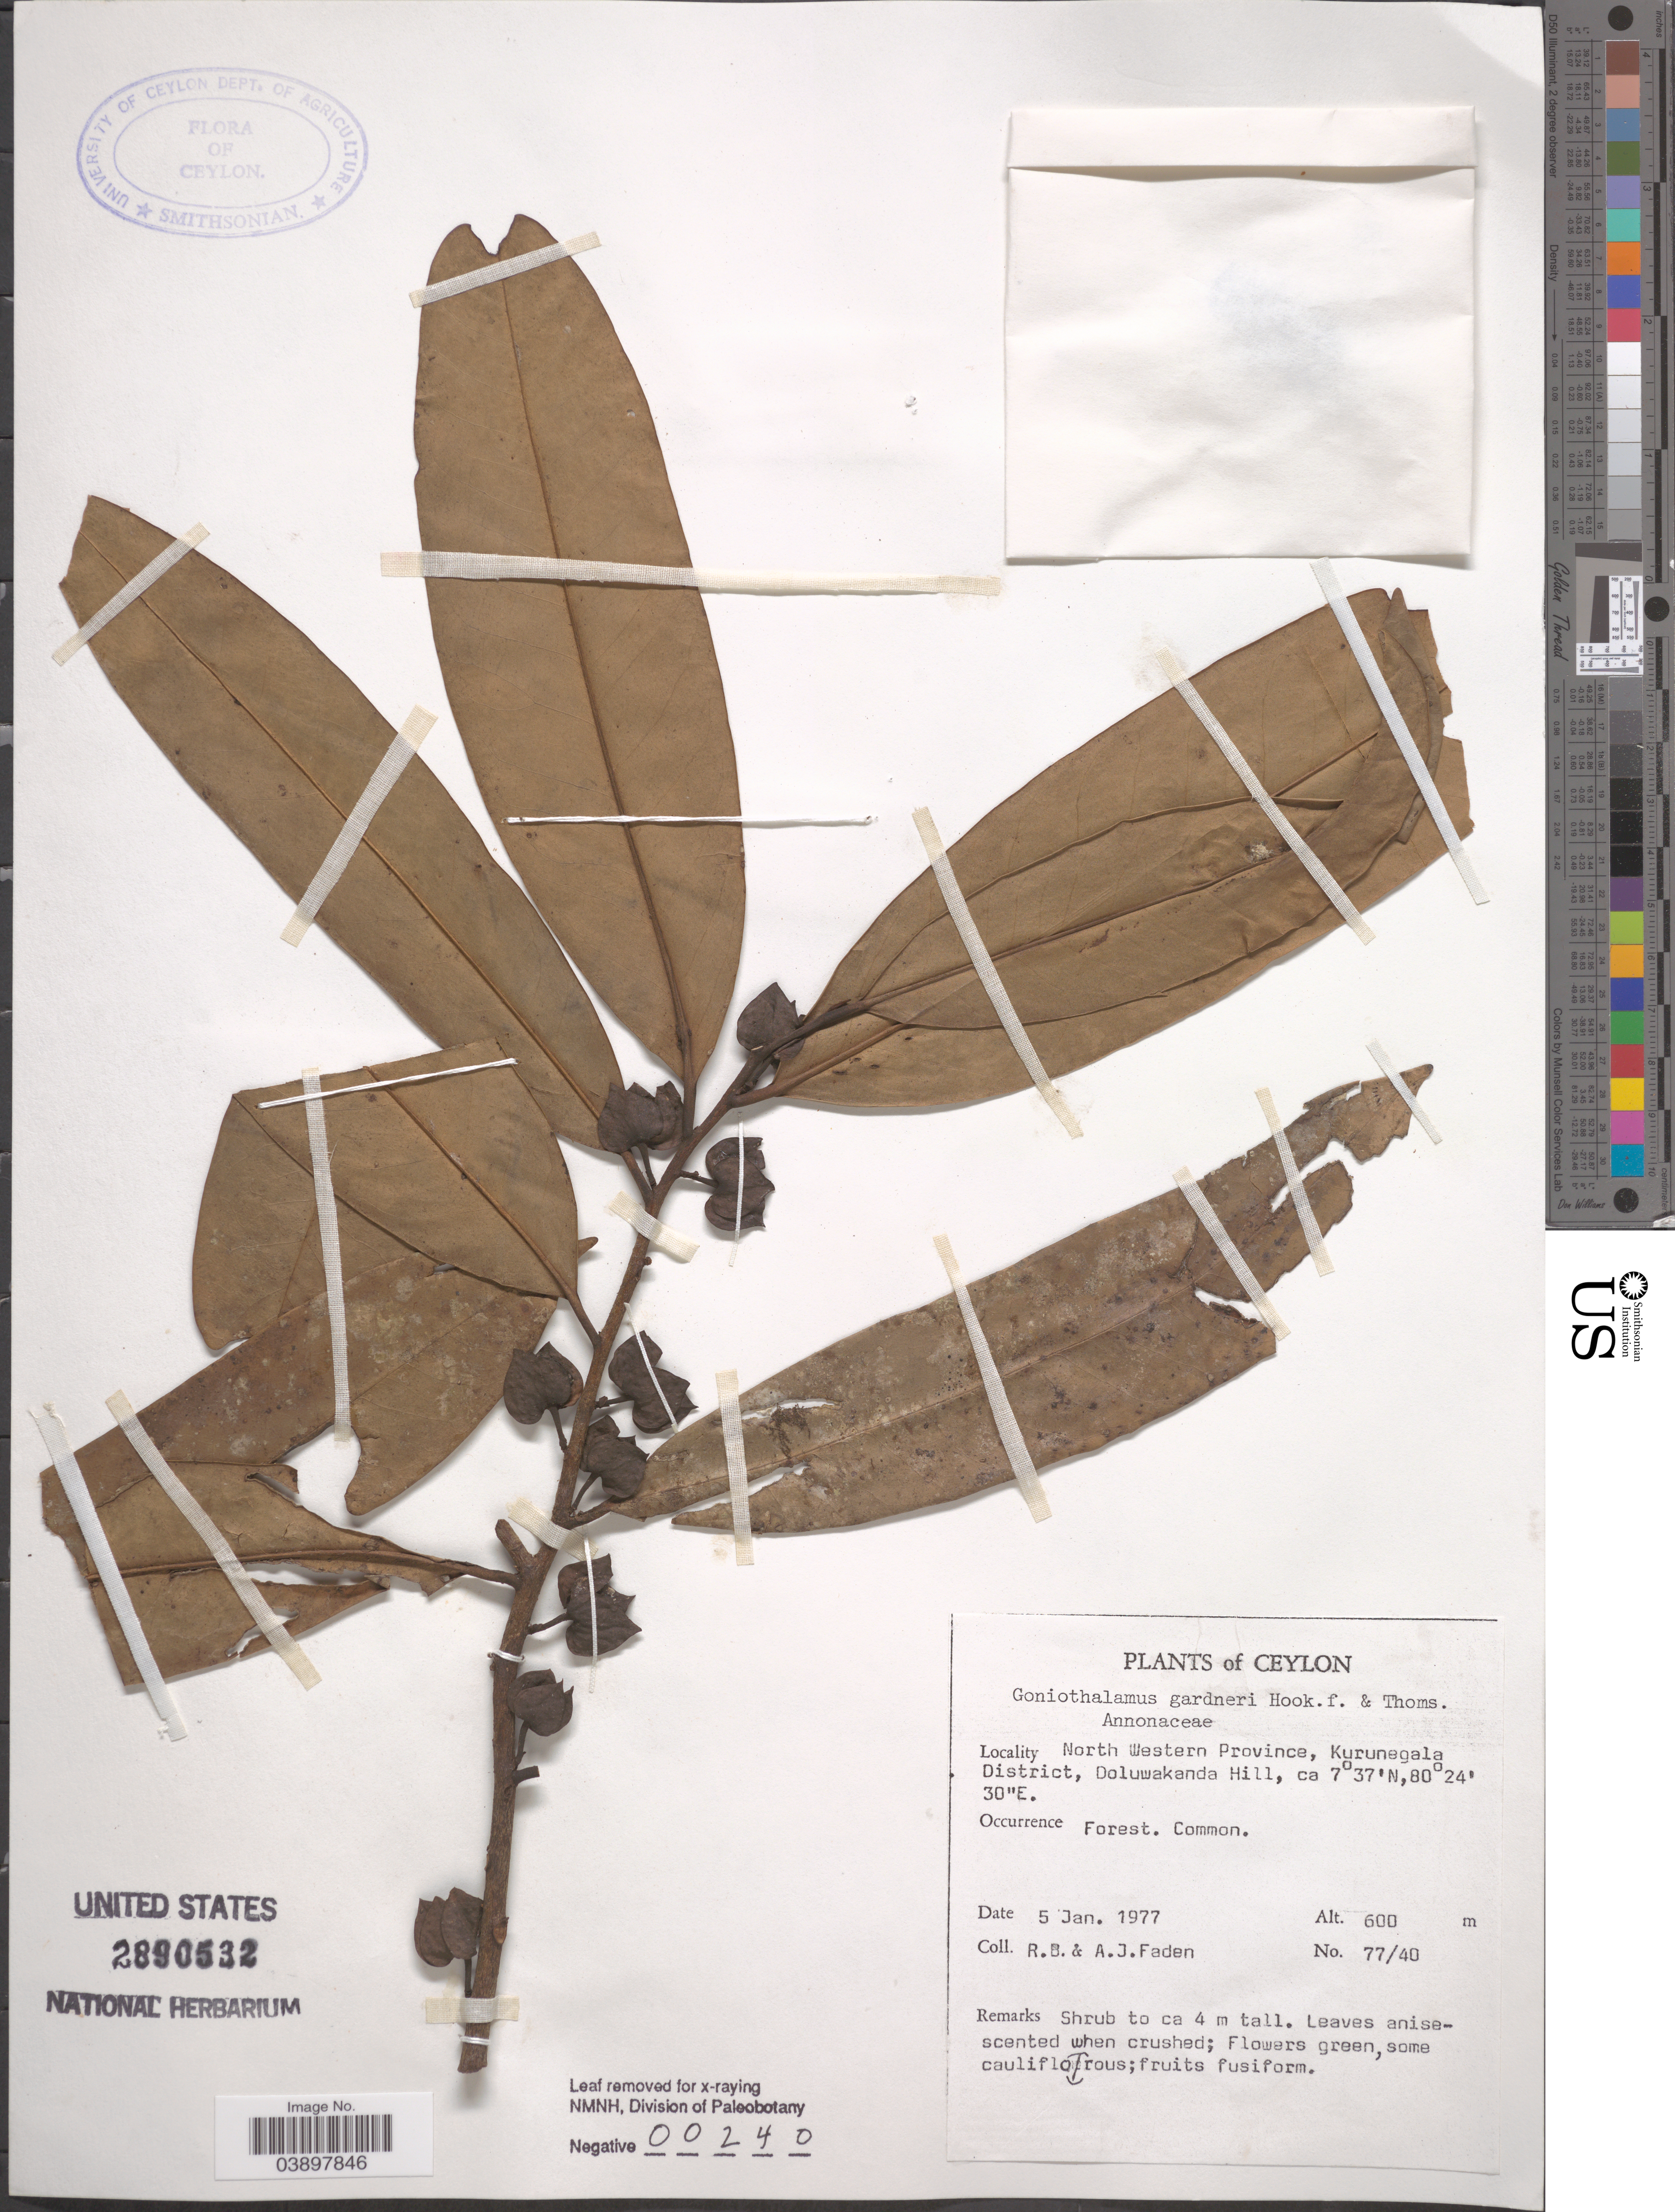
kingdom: Plantae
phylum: Tracheophyta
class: Magnoliopsida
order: Magnoliales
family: Annonaceae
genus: Goniothalamus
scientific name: Goniothalamus gardneri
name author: Hook. f. & Thomson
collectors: R. B. Faden & A. J. Faden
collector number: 77/40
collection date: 1977-01-05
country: Sri Lanka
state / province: North Western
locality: Ceylon. Kurunegala District, Doluwakanda Hill.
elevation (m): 600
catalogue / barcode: US 2890532